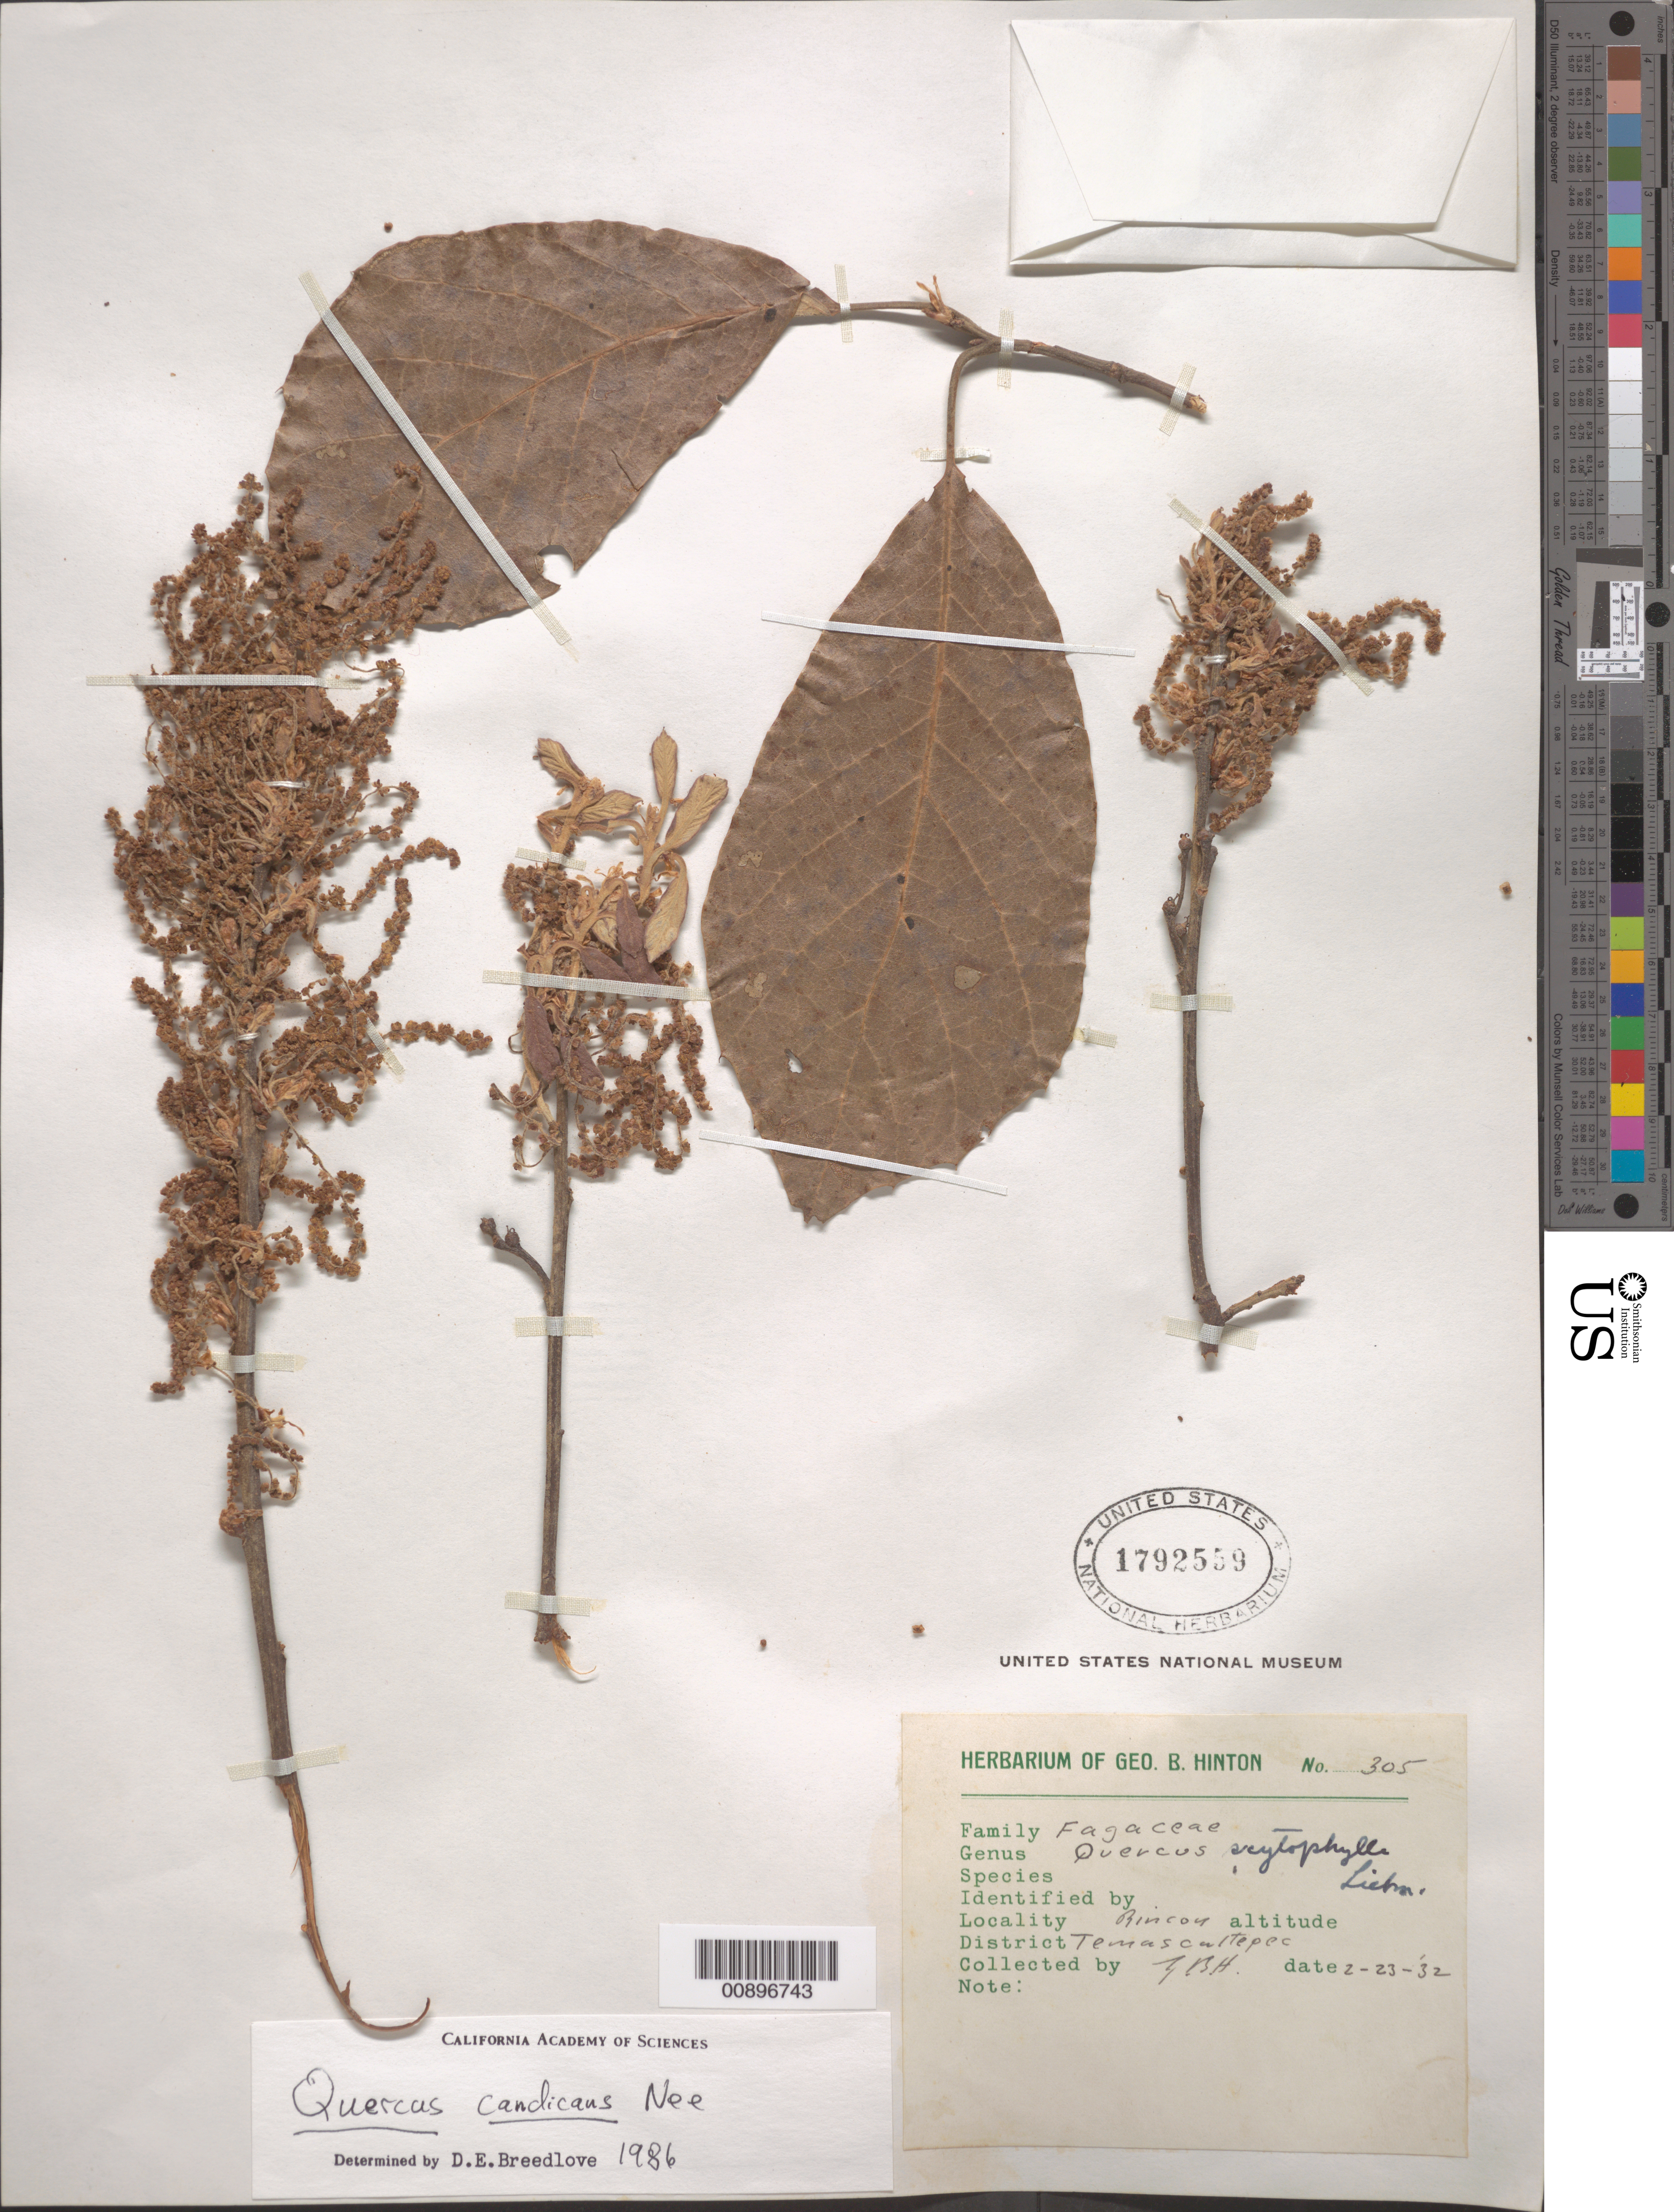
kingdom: Plantae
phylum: Tracheophyta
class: Magnoliopsida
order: Fagales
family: Fagaceae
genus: Quercus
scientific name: Quercus candicans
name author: Née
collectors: G. B. Hinton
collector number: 305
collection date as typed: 23 Feb 1932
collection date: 1932-02-23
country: Mexico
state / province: México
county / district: Temascaltepec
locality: Rincon, District Temascaltepec.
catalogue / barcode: US 1792559